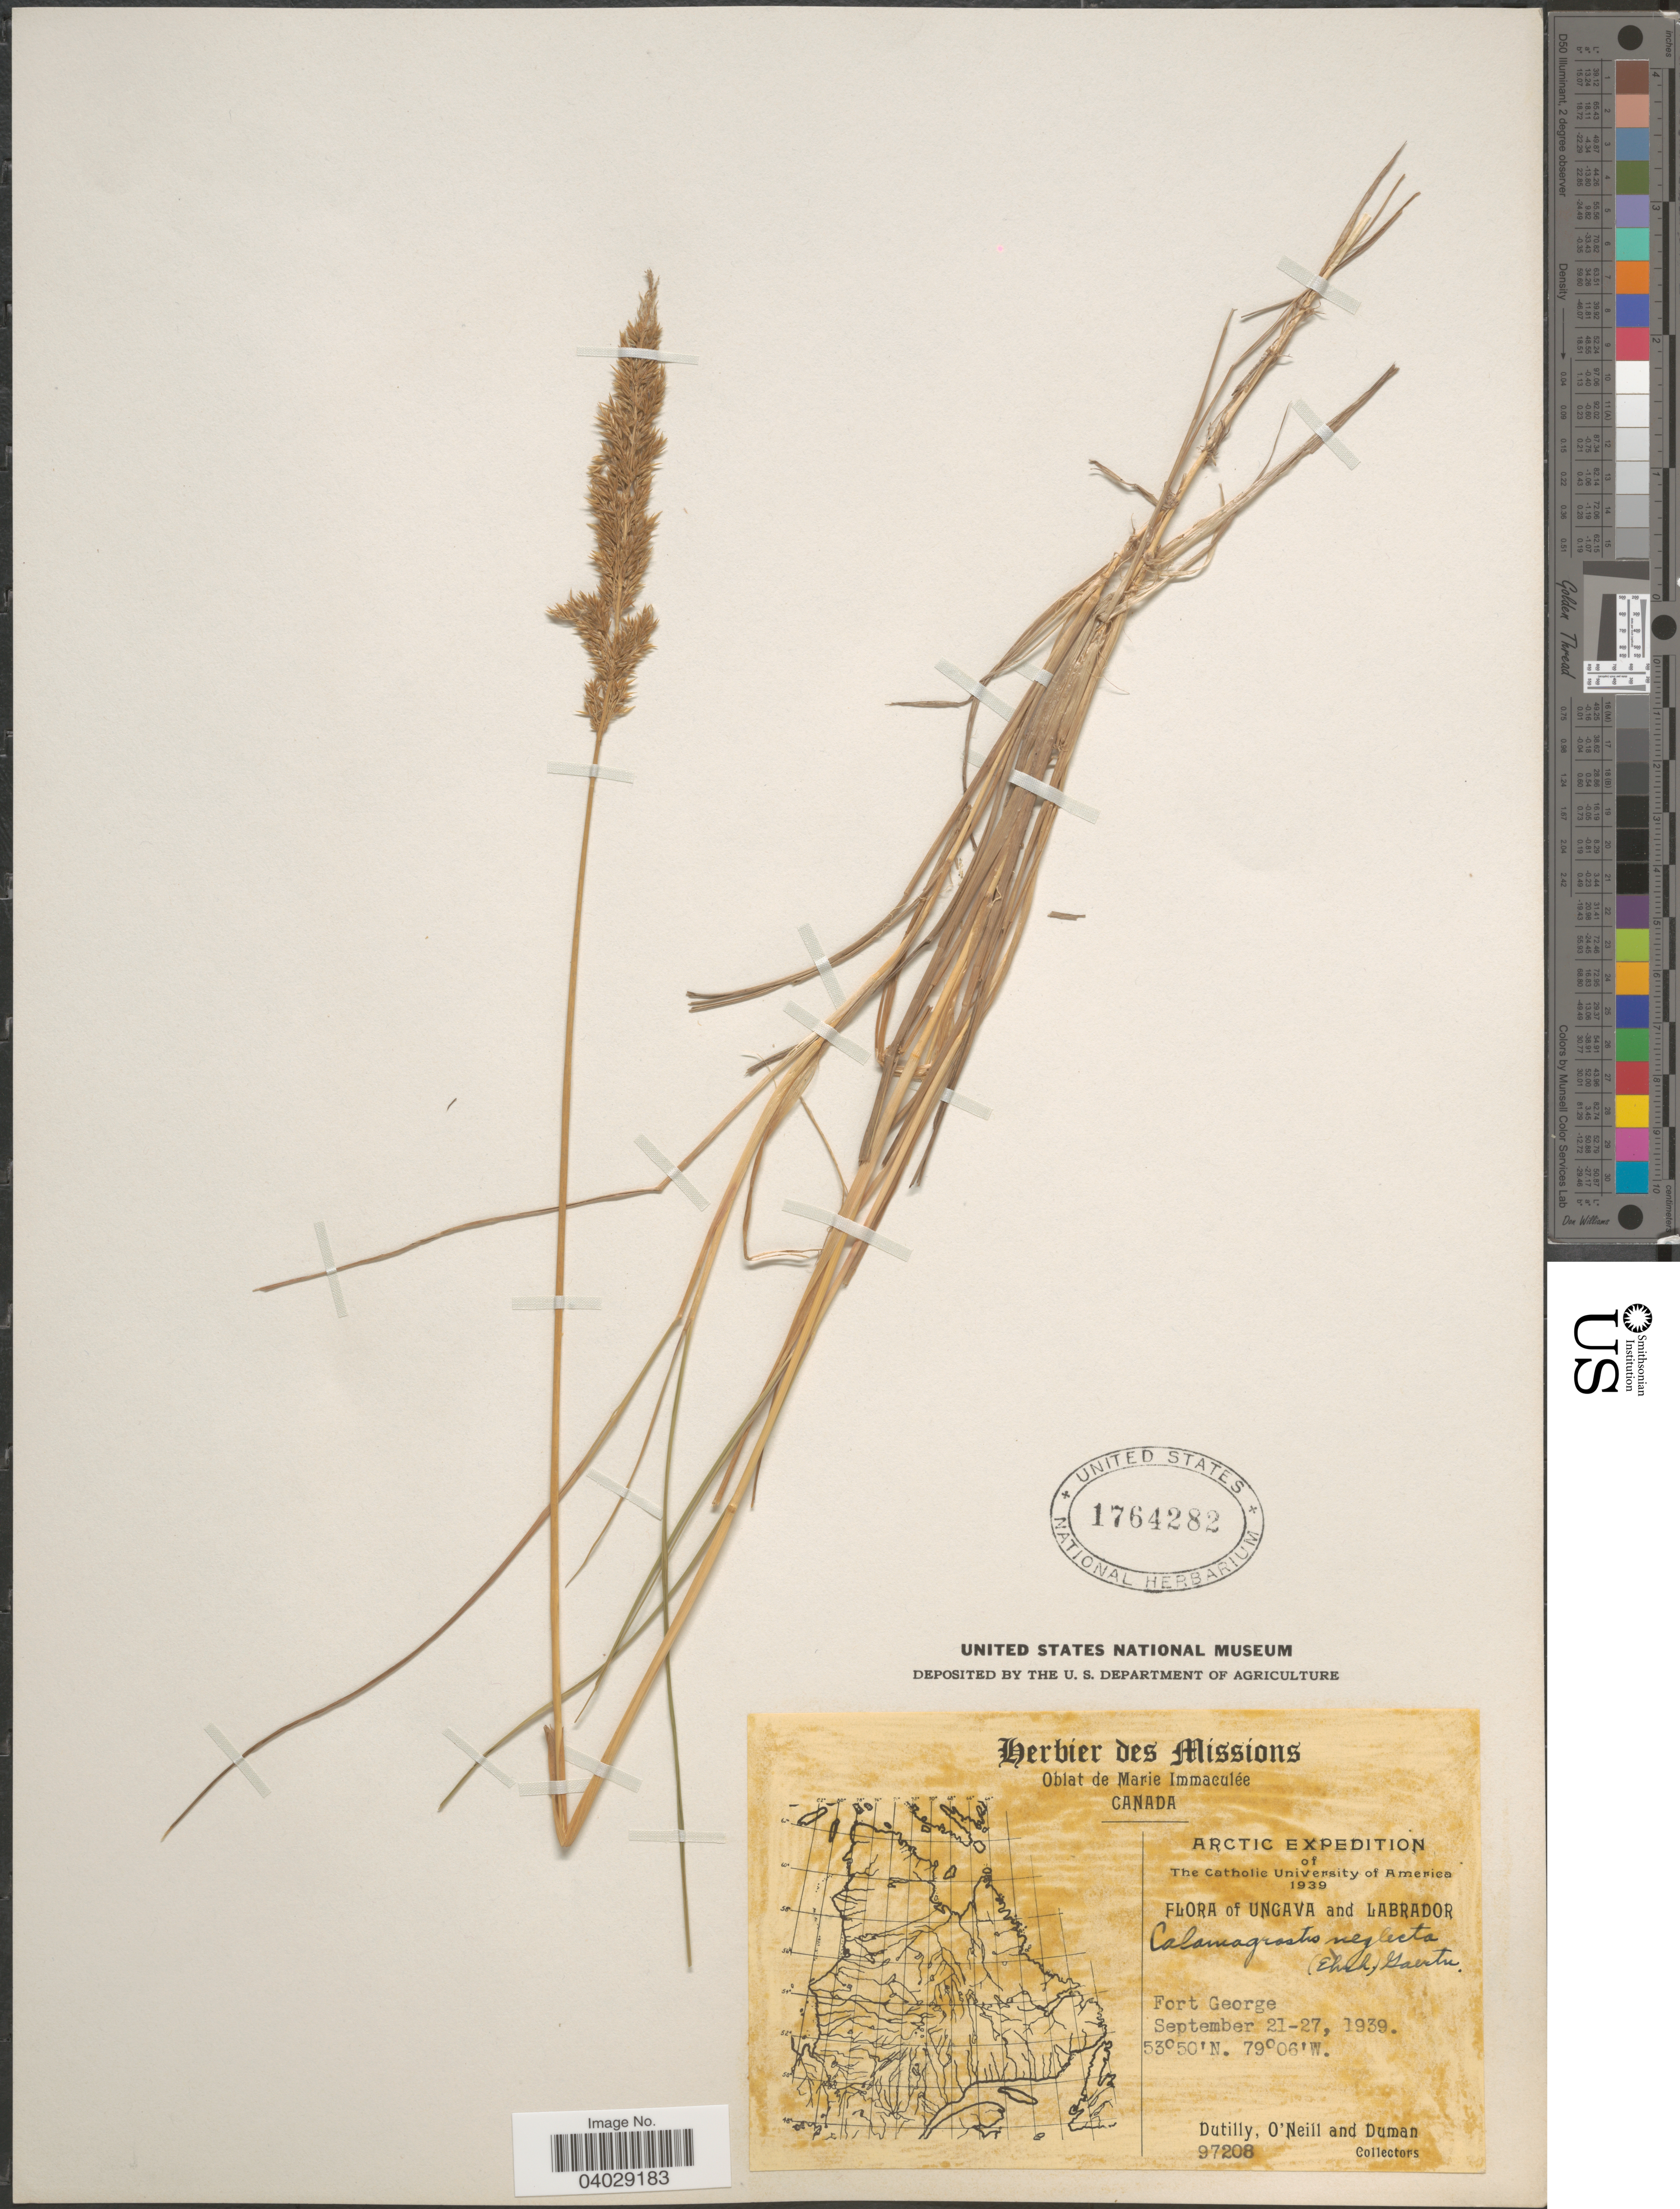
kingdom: Plantae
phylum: Tracheophyta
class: Liliopsida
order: Poales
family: Poaceae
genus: Calamagrostis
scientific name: Calamagrostis neglecta (Ehrh.) Gaertner et al.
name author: (Ehrhart) G. Gaertn. et al.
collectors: -. Dutilly, -. O'Neill & -. Duman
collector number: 97208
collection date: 1939-09-21/1939-09-27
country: Canada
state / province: Newfoundland and Labrador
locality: Ungava and Labrador. Fort George.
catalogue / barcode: US 1764282